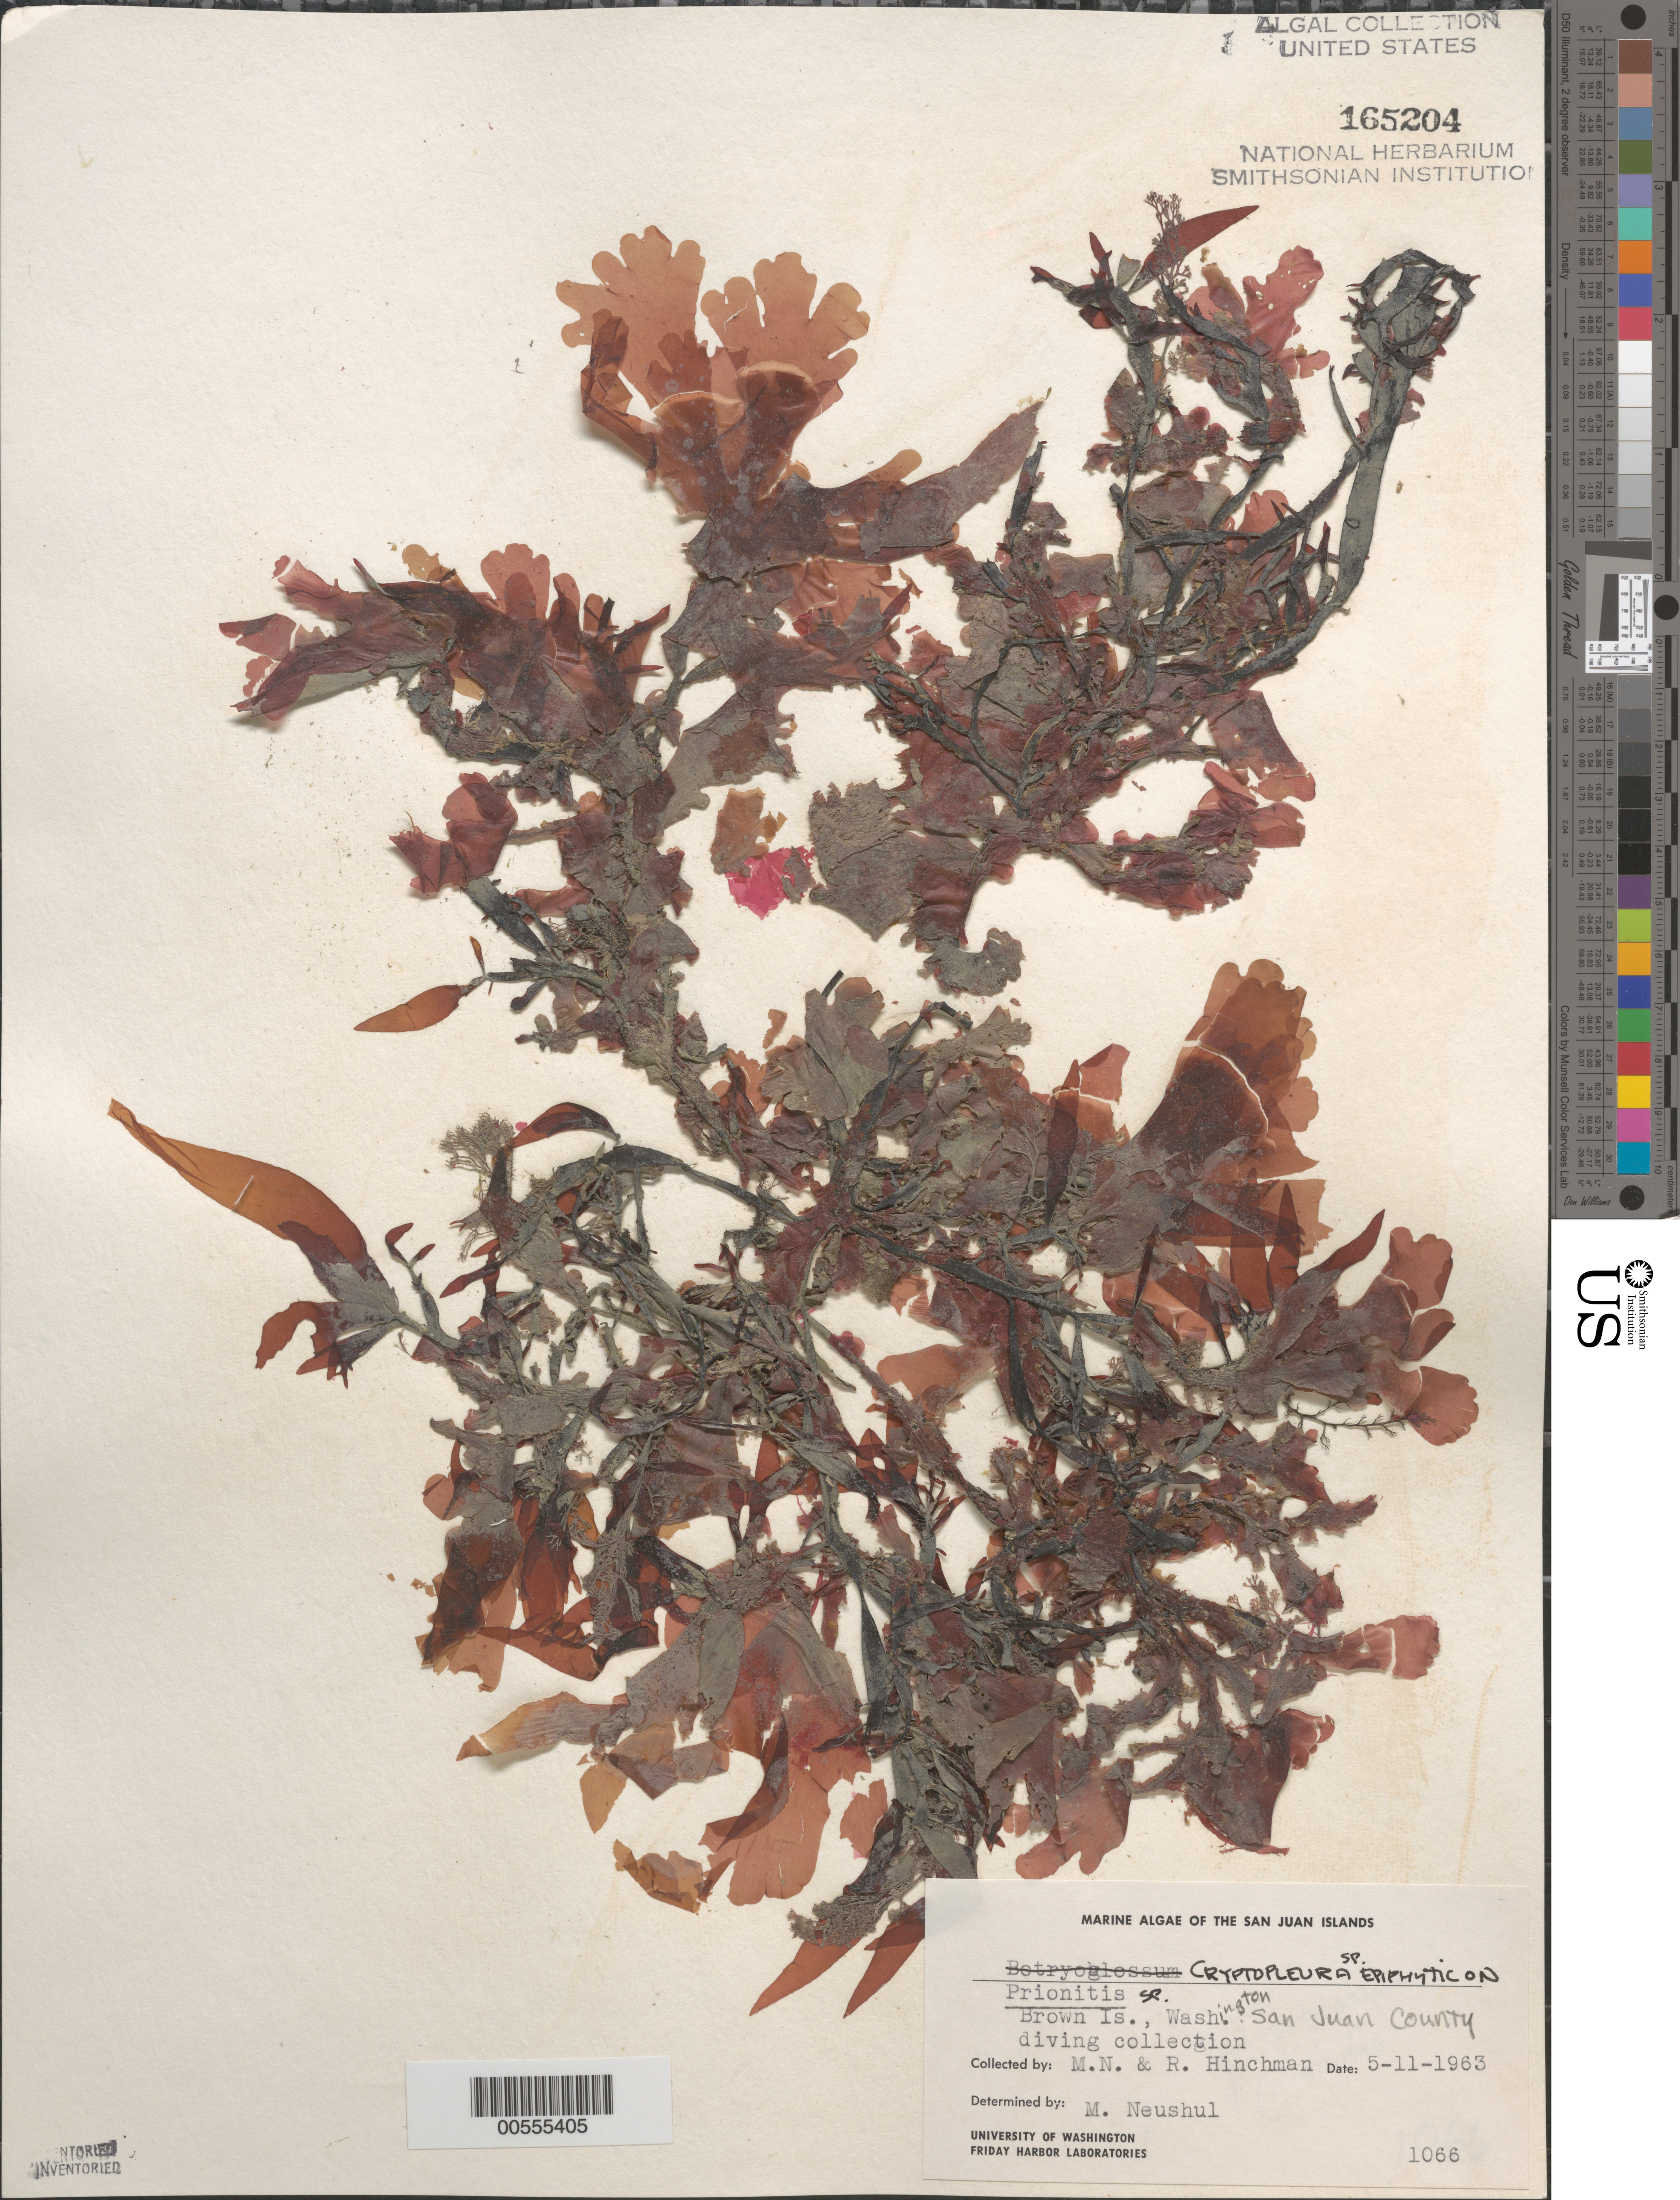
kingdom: Plantae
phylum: Rhodophyta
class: Florideophyceae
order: Ceramiales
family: Delesseriaceae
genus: Cryptopleura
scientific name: Cryptopleura sp.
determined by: Neushul, M.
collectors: M. Neushul & R. Hinchman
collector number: Neushul 1066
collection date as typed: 11 May 1963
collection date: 1963-05-11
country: United States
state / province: Washington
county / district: San Juan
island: Brown Island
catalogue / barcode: US 165204